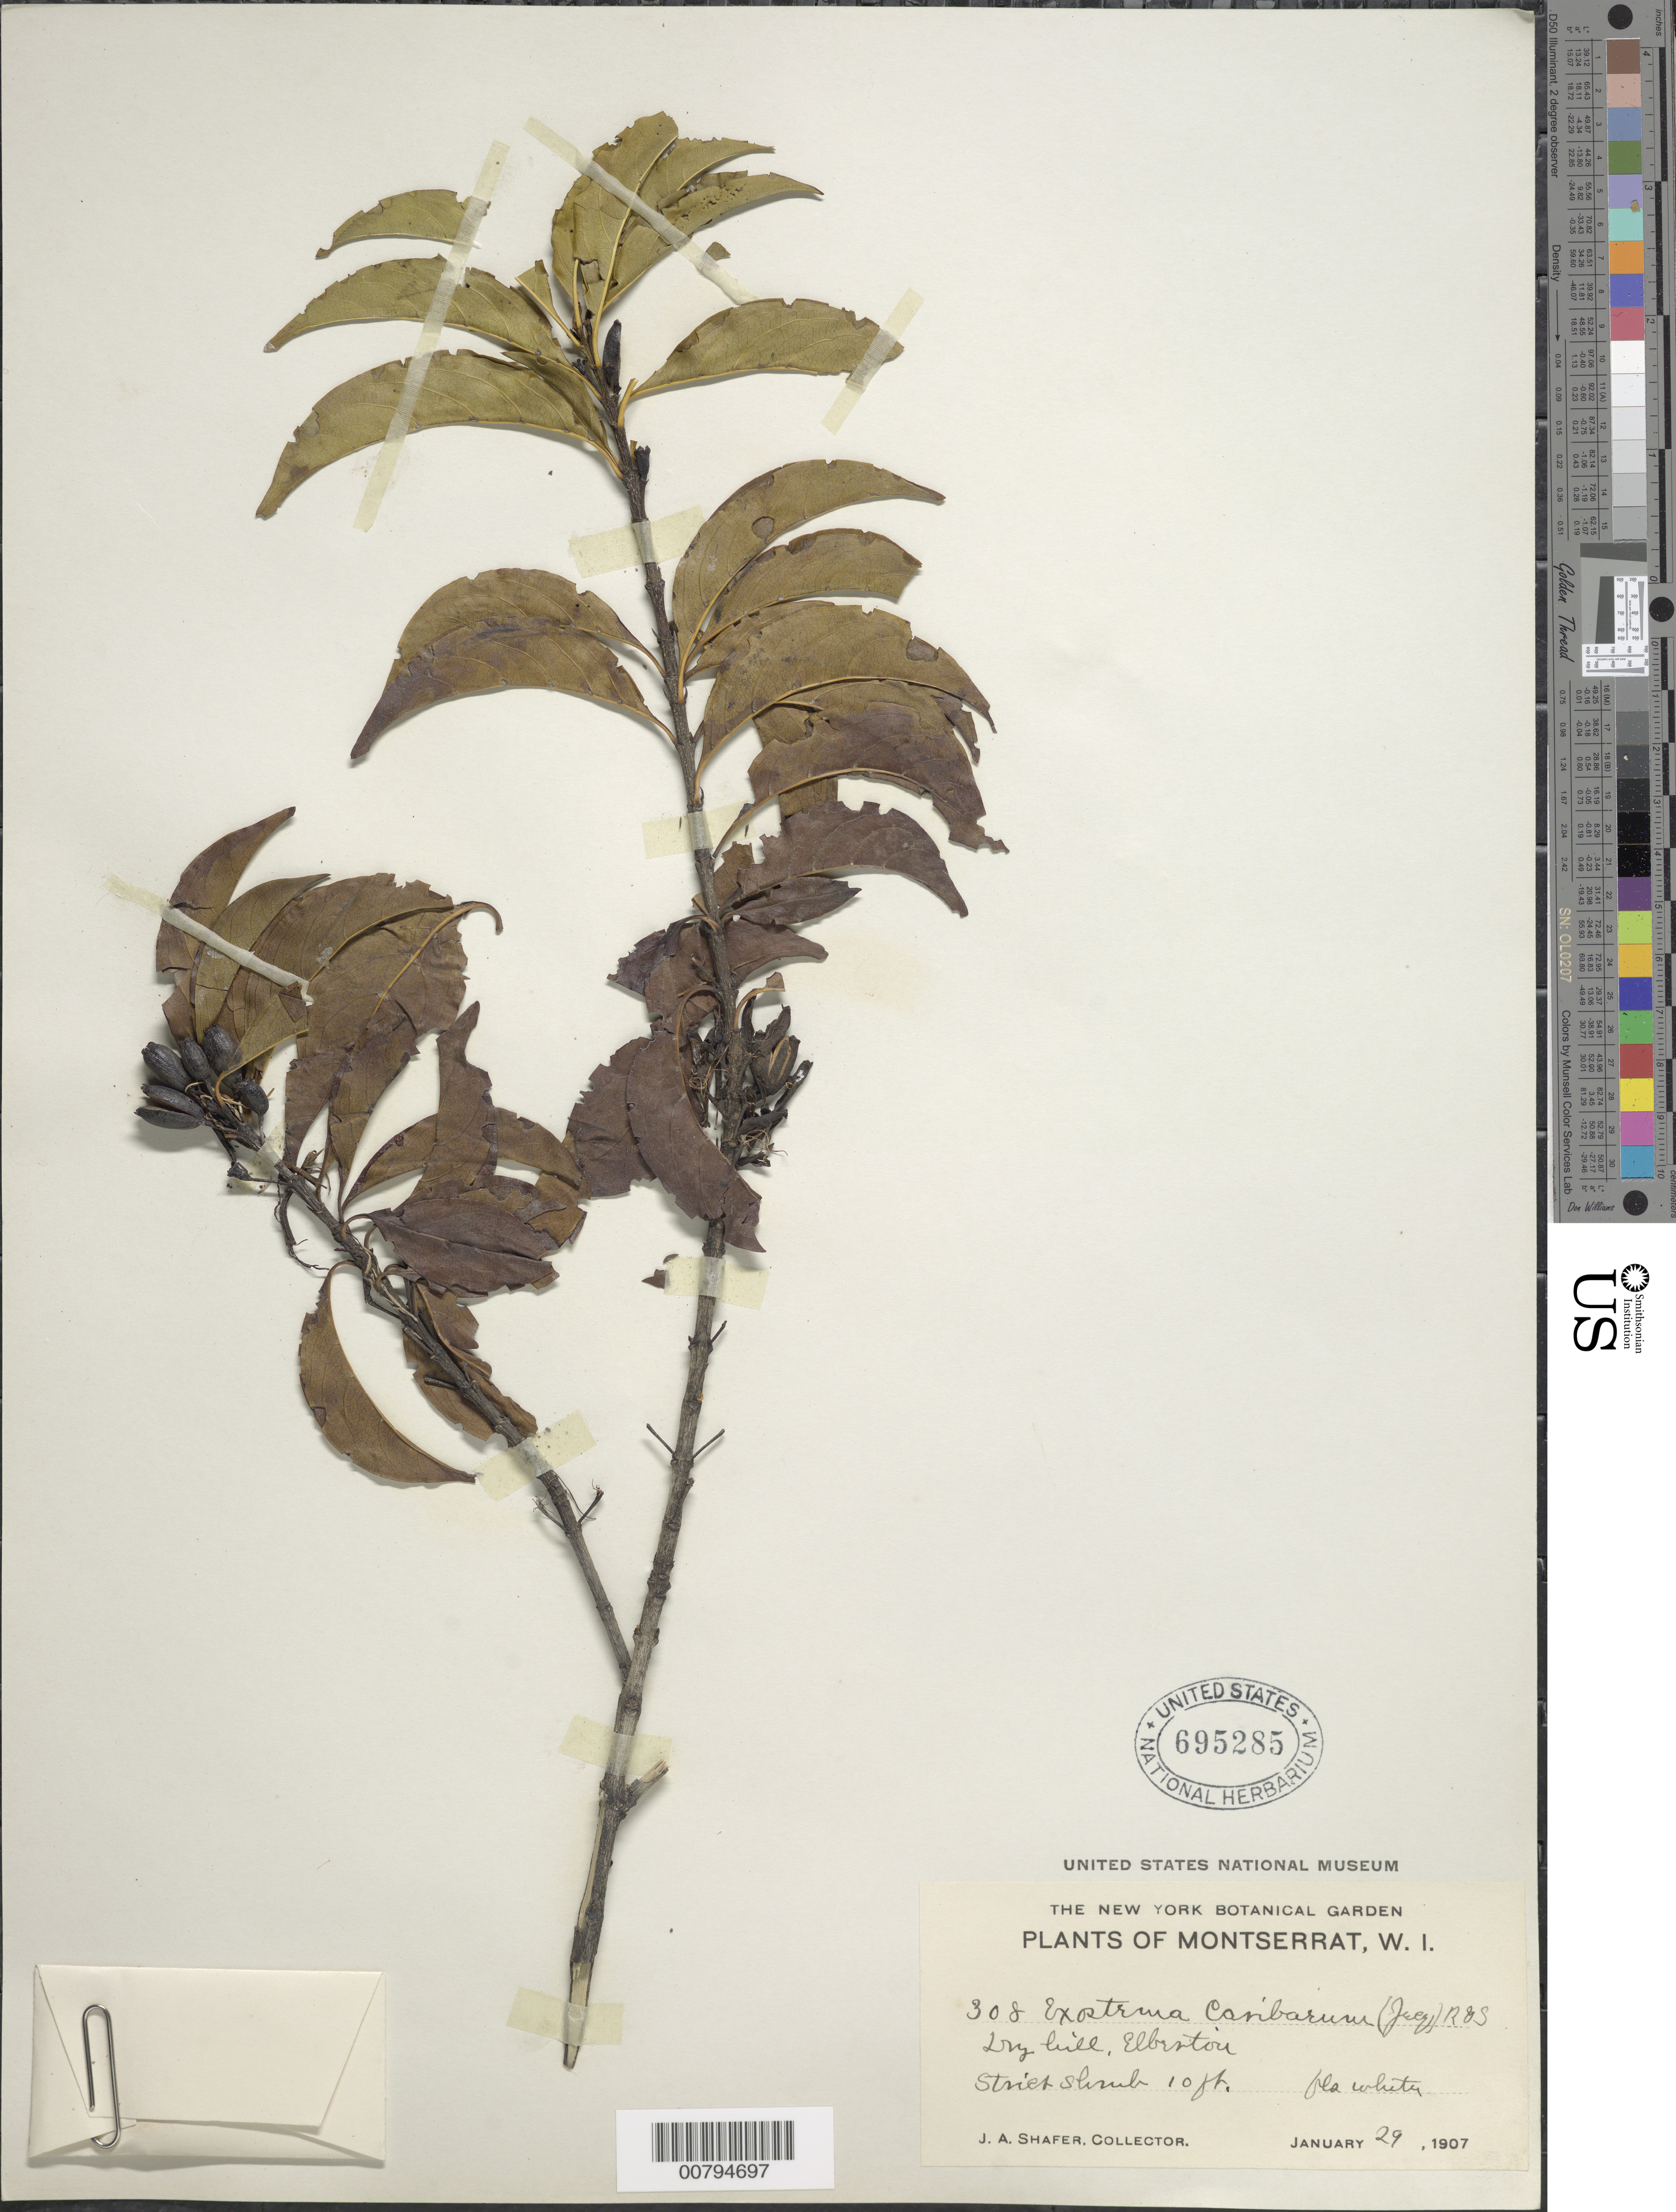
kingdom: Plantae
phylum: Tracheophyta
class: Magnoliopsida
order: Gentianales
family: Rubiaceae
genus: Exostema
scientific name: Exostema caribaeum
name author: (Jacq.) Roem. & Schult.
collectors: J. A. Shafer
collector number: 308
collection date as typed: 29 Jan 1907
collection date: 1907-01-29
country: Montserrat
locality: Elbentou (sp?)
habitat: Dry hill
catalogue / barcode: US 695285